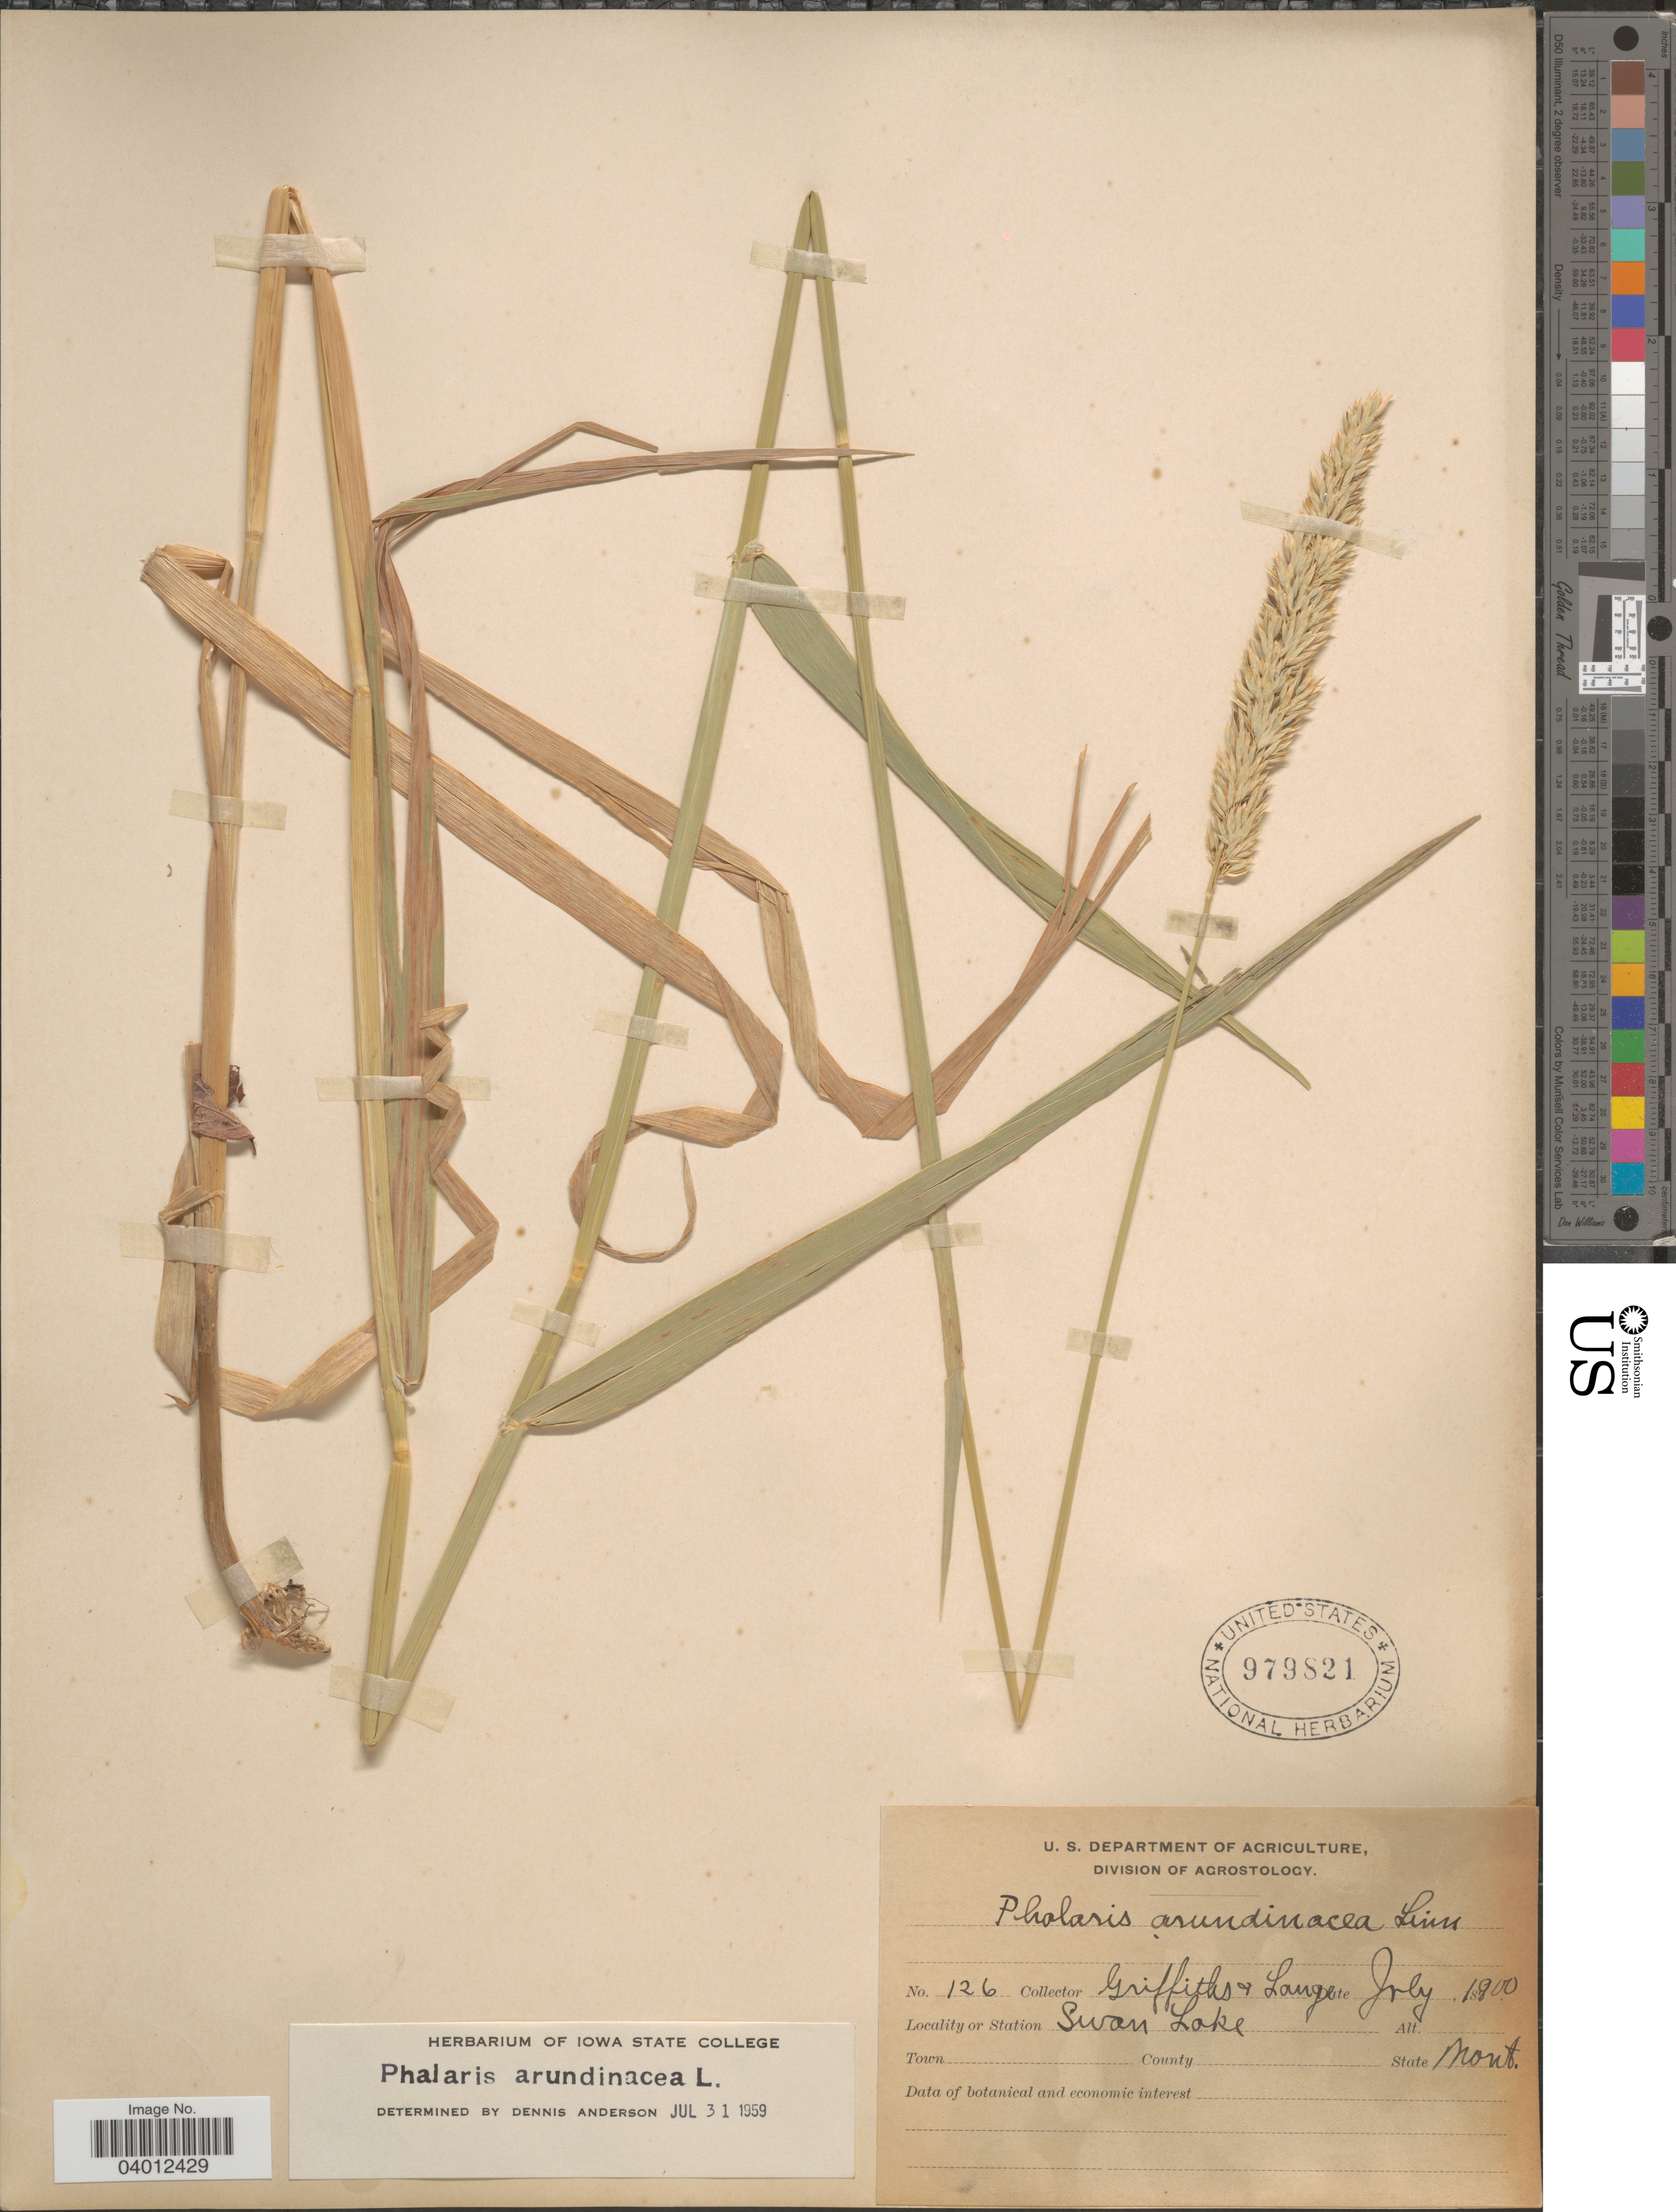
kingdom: Plantae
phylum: Tracheophyta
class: Liliopsida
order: Poales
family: Poaceae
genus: Phalaris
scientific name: Phalaris arundinacea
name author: L.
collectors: -- Griffiths & -- Lange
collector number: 126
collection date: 1900-07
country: United States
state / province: Montana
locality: Swan Lake.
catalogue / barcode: US 979821